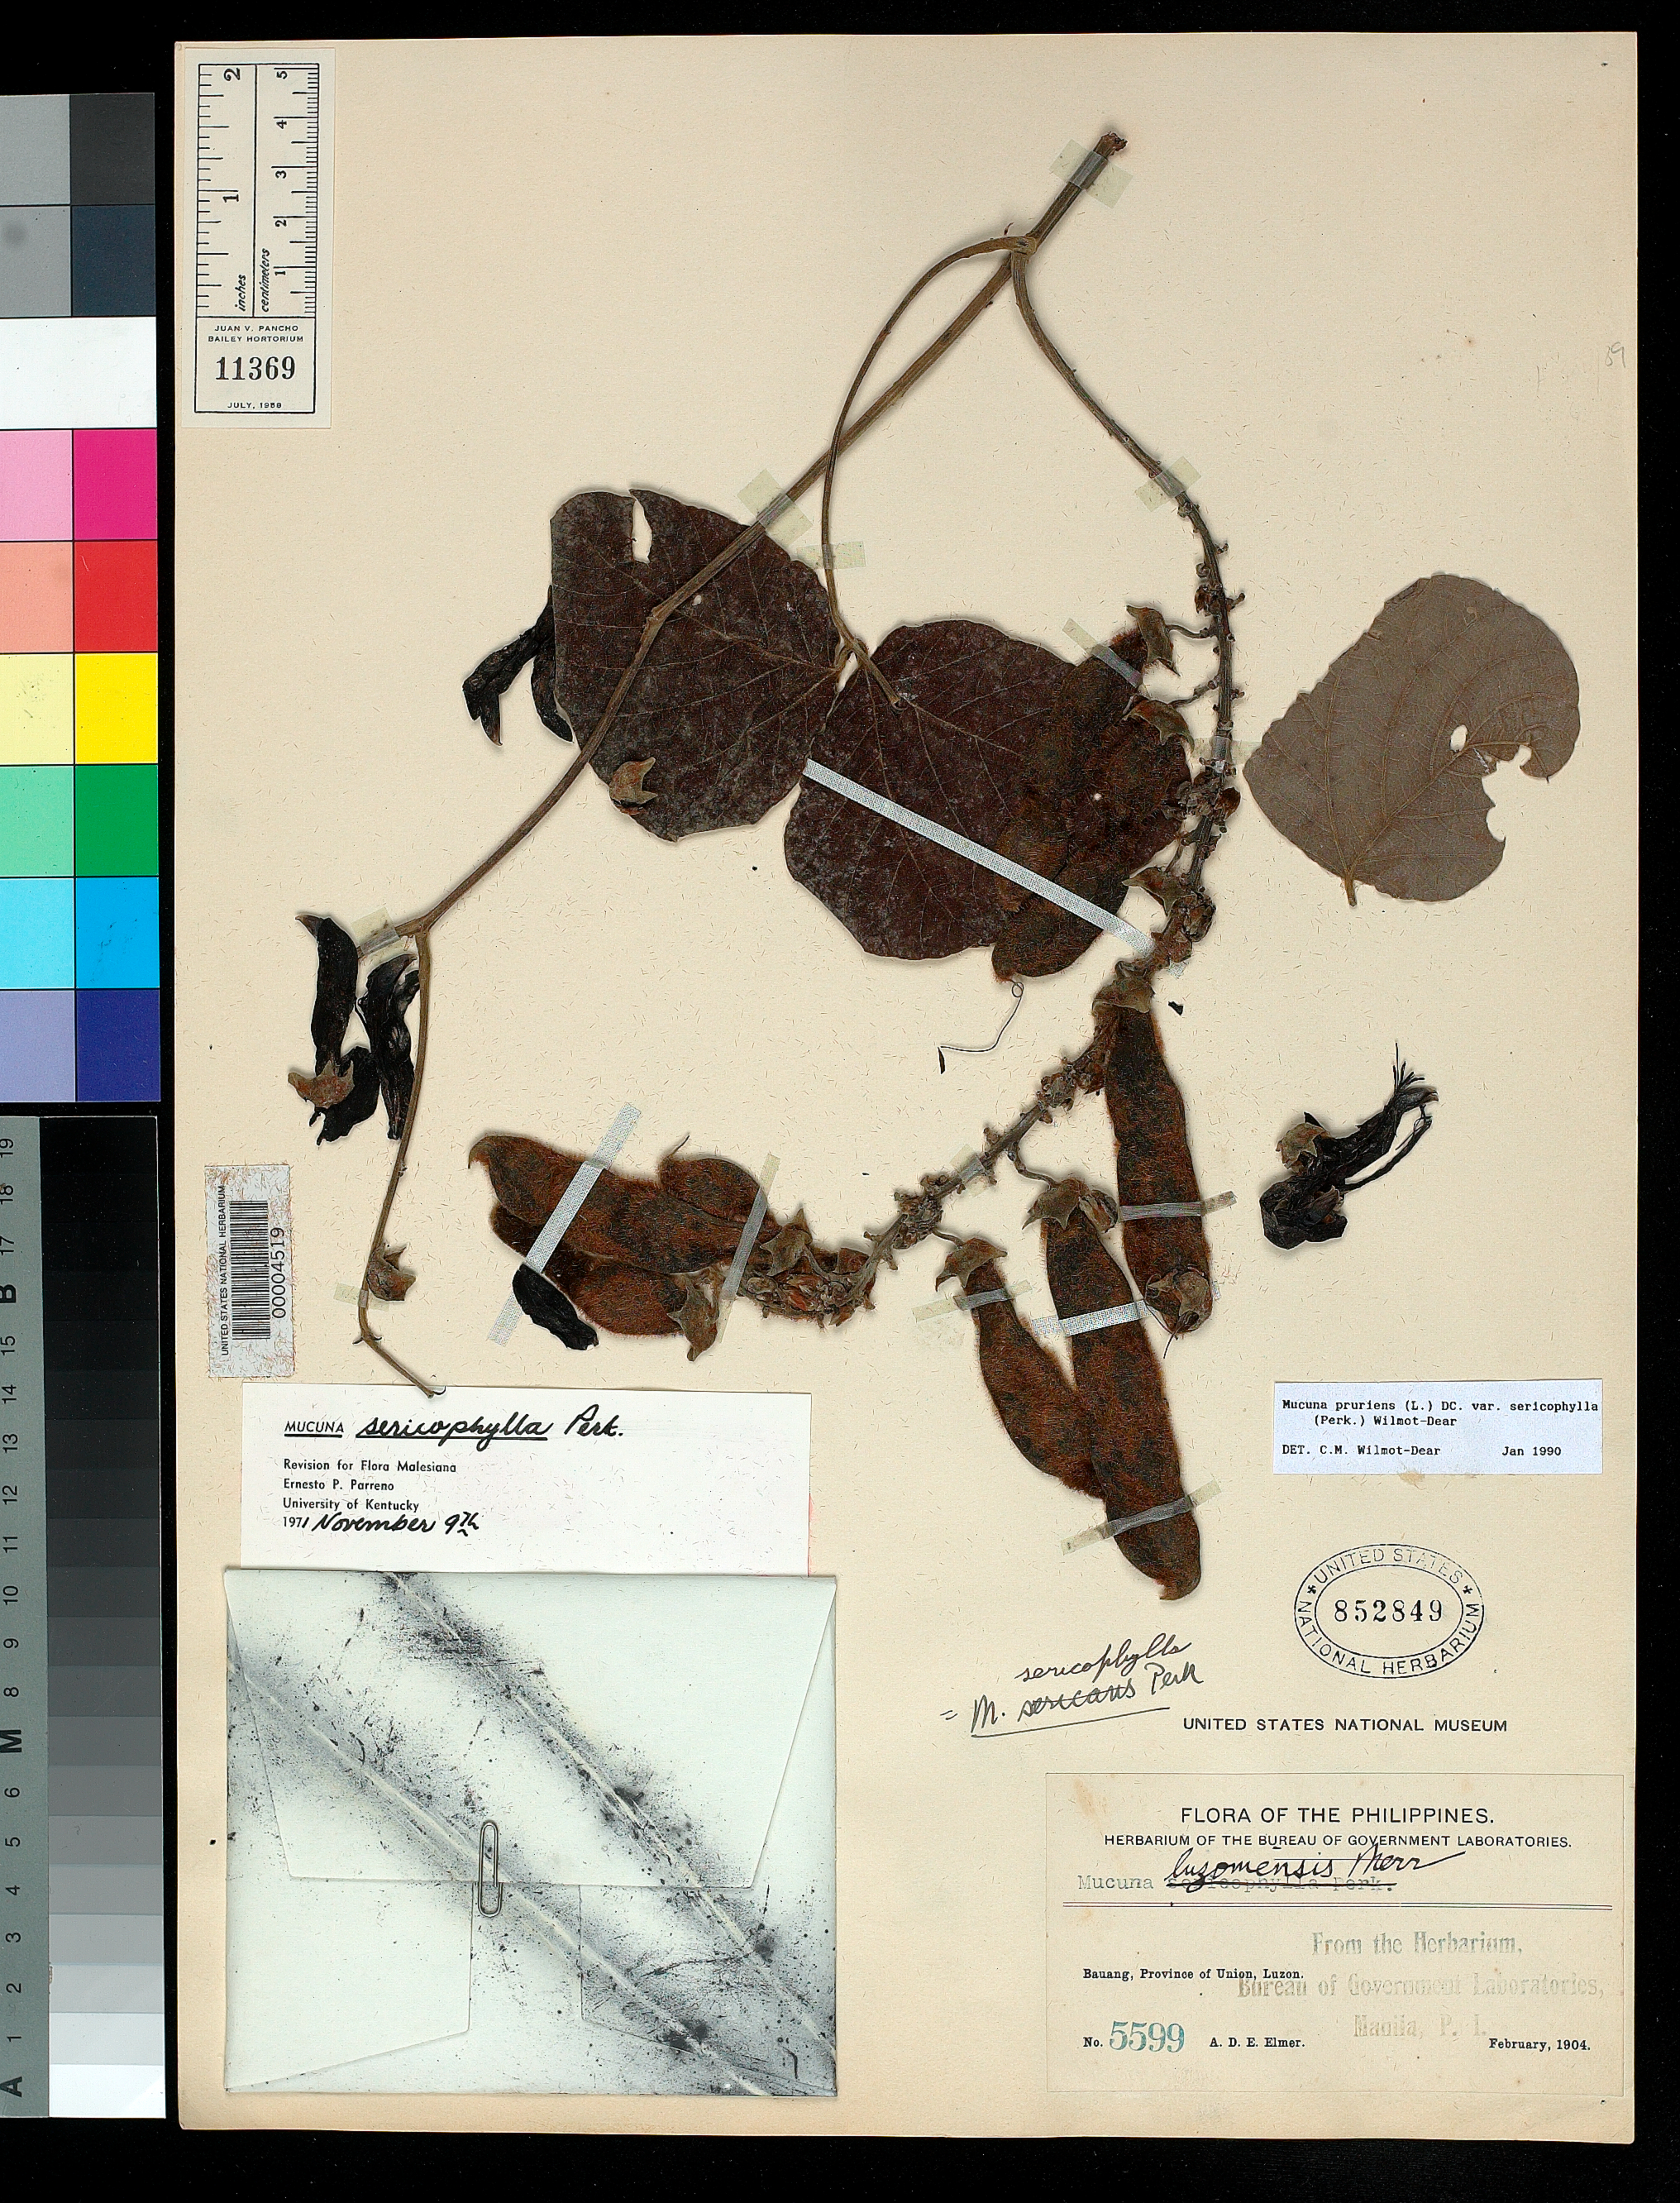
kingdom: Plantae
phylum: Tracheophyta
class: Magnoliopsida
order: Fabales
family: Fabaceae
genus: Mucuna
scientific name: Mucuna luzoniensis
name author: Merr.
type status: Isotype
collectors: A. D. E. Elmer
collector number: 5599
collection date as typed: Feb 1904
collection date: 1904-02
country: Philippines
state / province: Ilocos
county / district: La Union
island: Luzon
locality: Bauang.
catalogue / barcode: US 852849